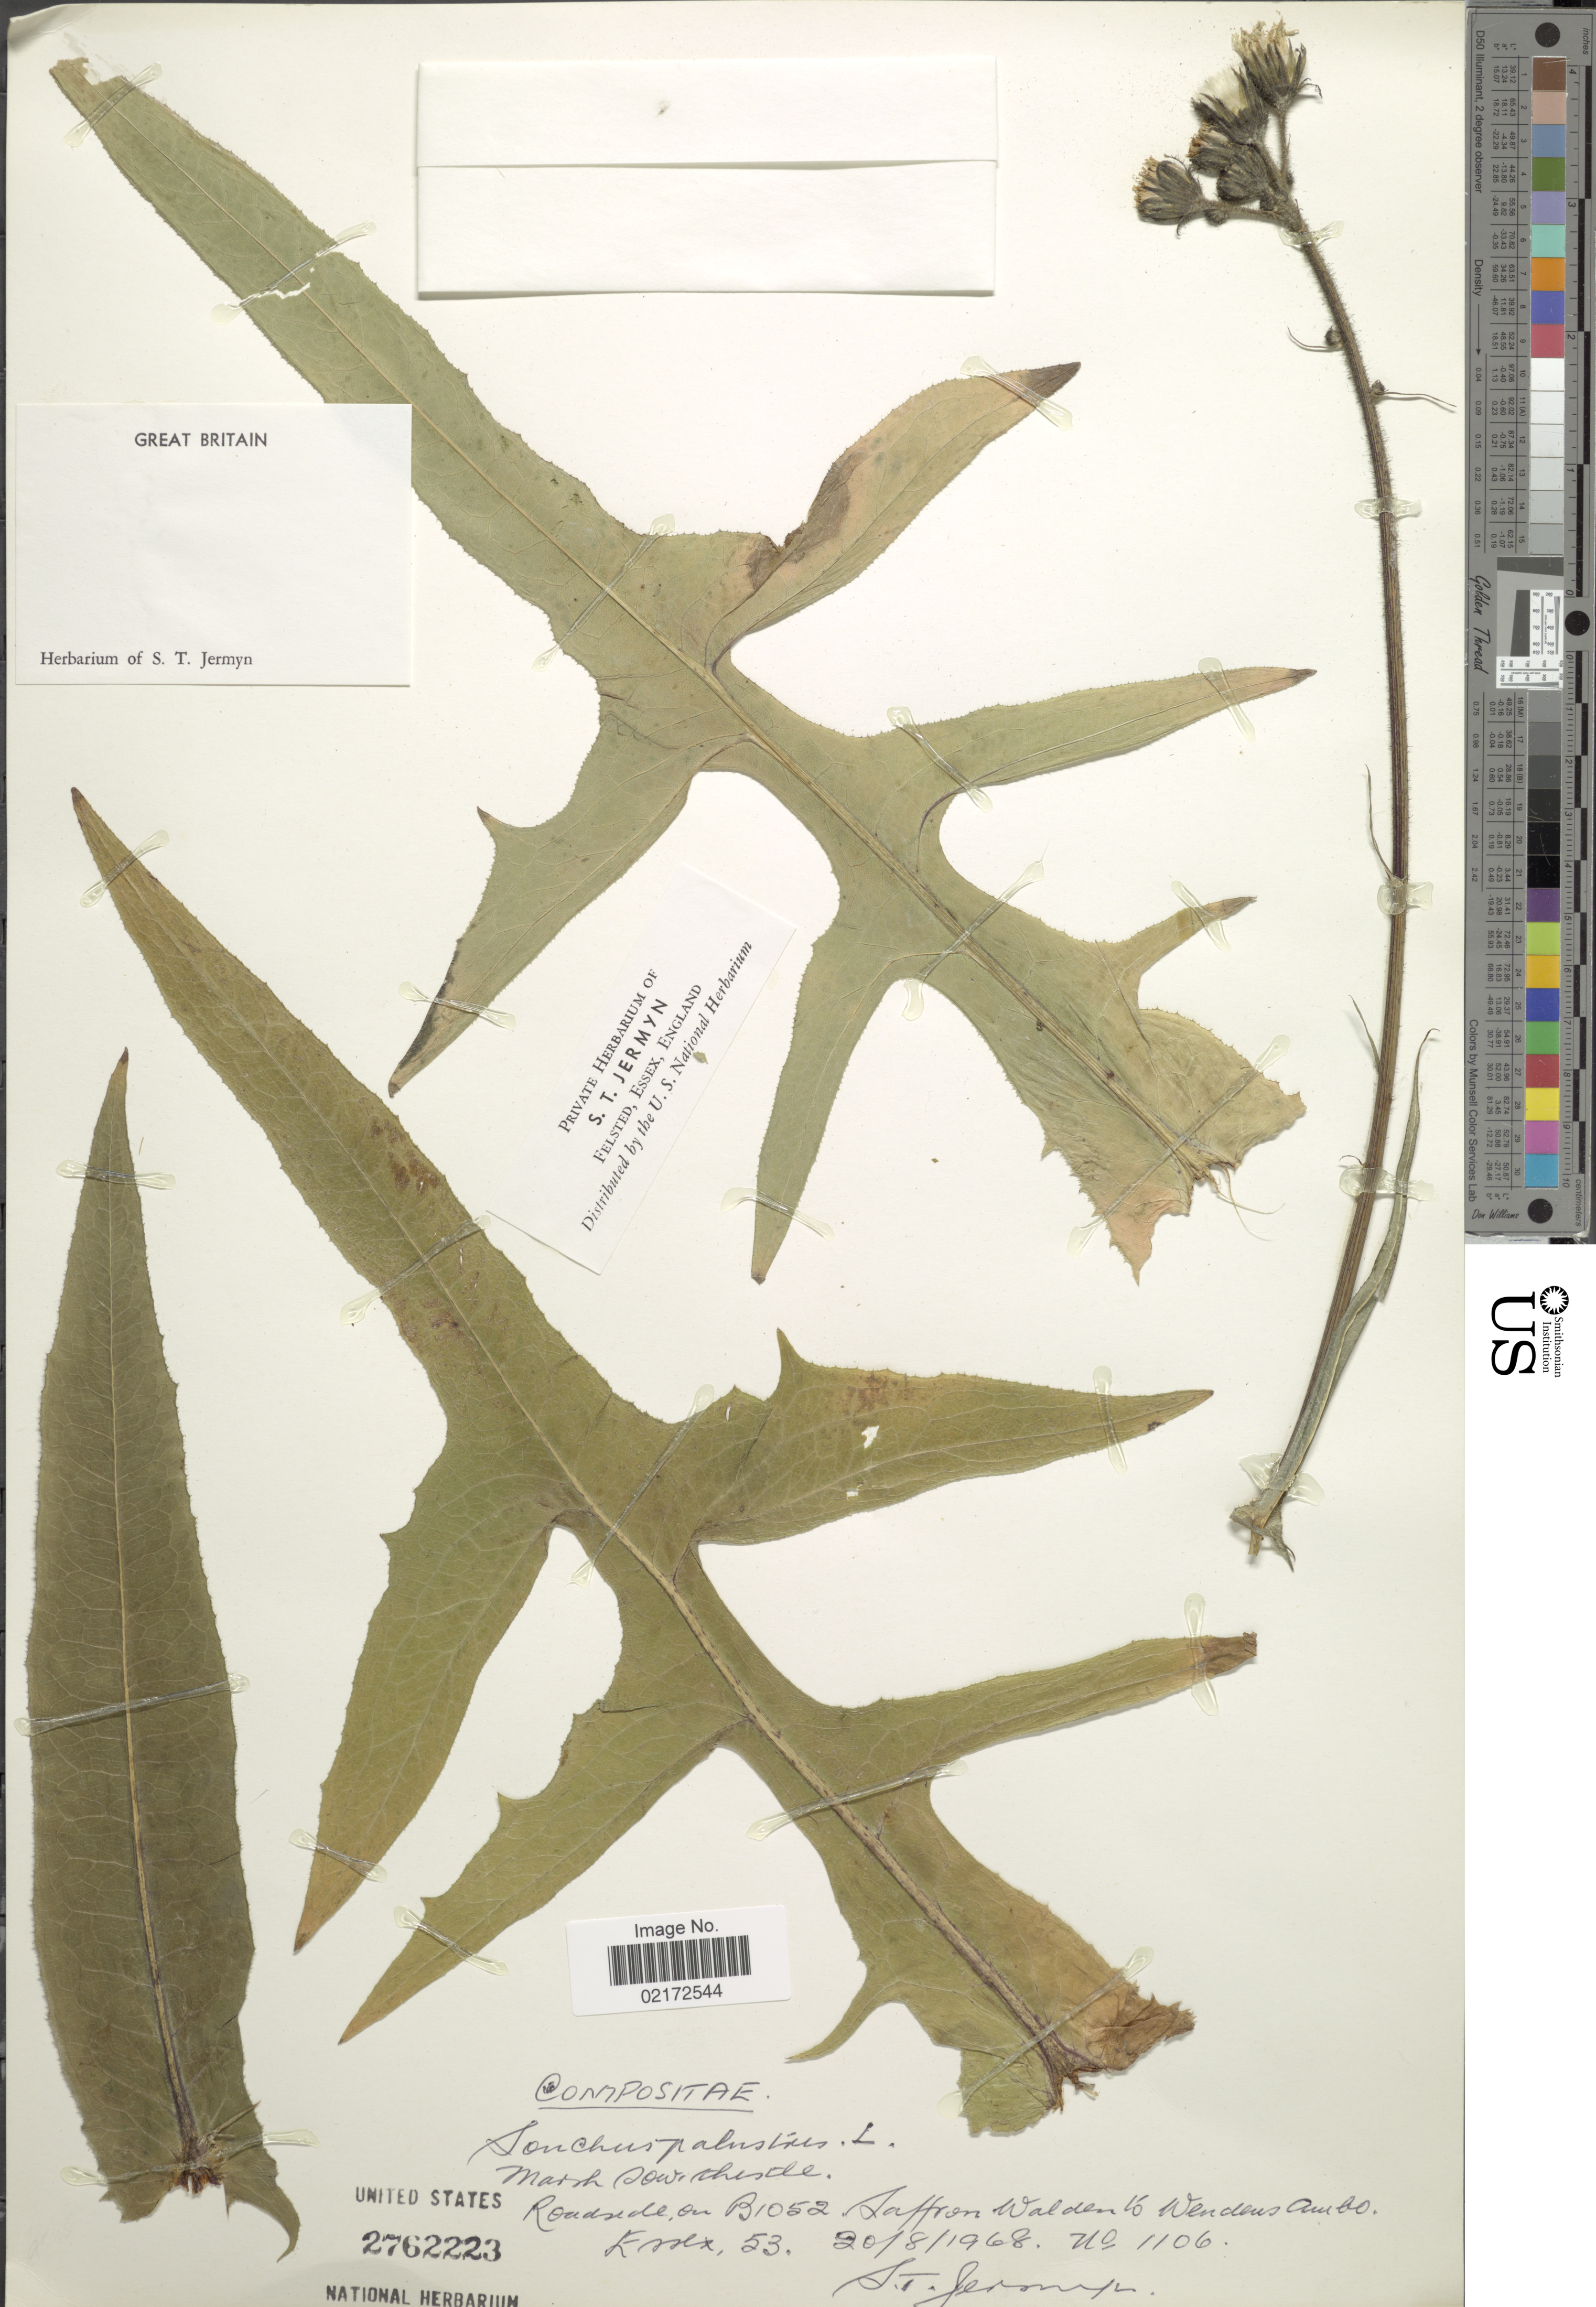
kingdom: Plantae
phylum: Tracheophyta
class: Magnoliopsida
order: Asterales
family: Asteraceae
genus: Sonchus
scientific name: Sonchus palustris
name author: L.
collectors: S. Jermyn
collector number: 1106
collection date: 1968-08-20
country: United Kingdom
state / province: England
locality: Roadside, on B1052 Saffron Walden to Wendens Ambo, Essex, 53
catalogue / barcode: US 2762223